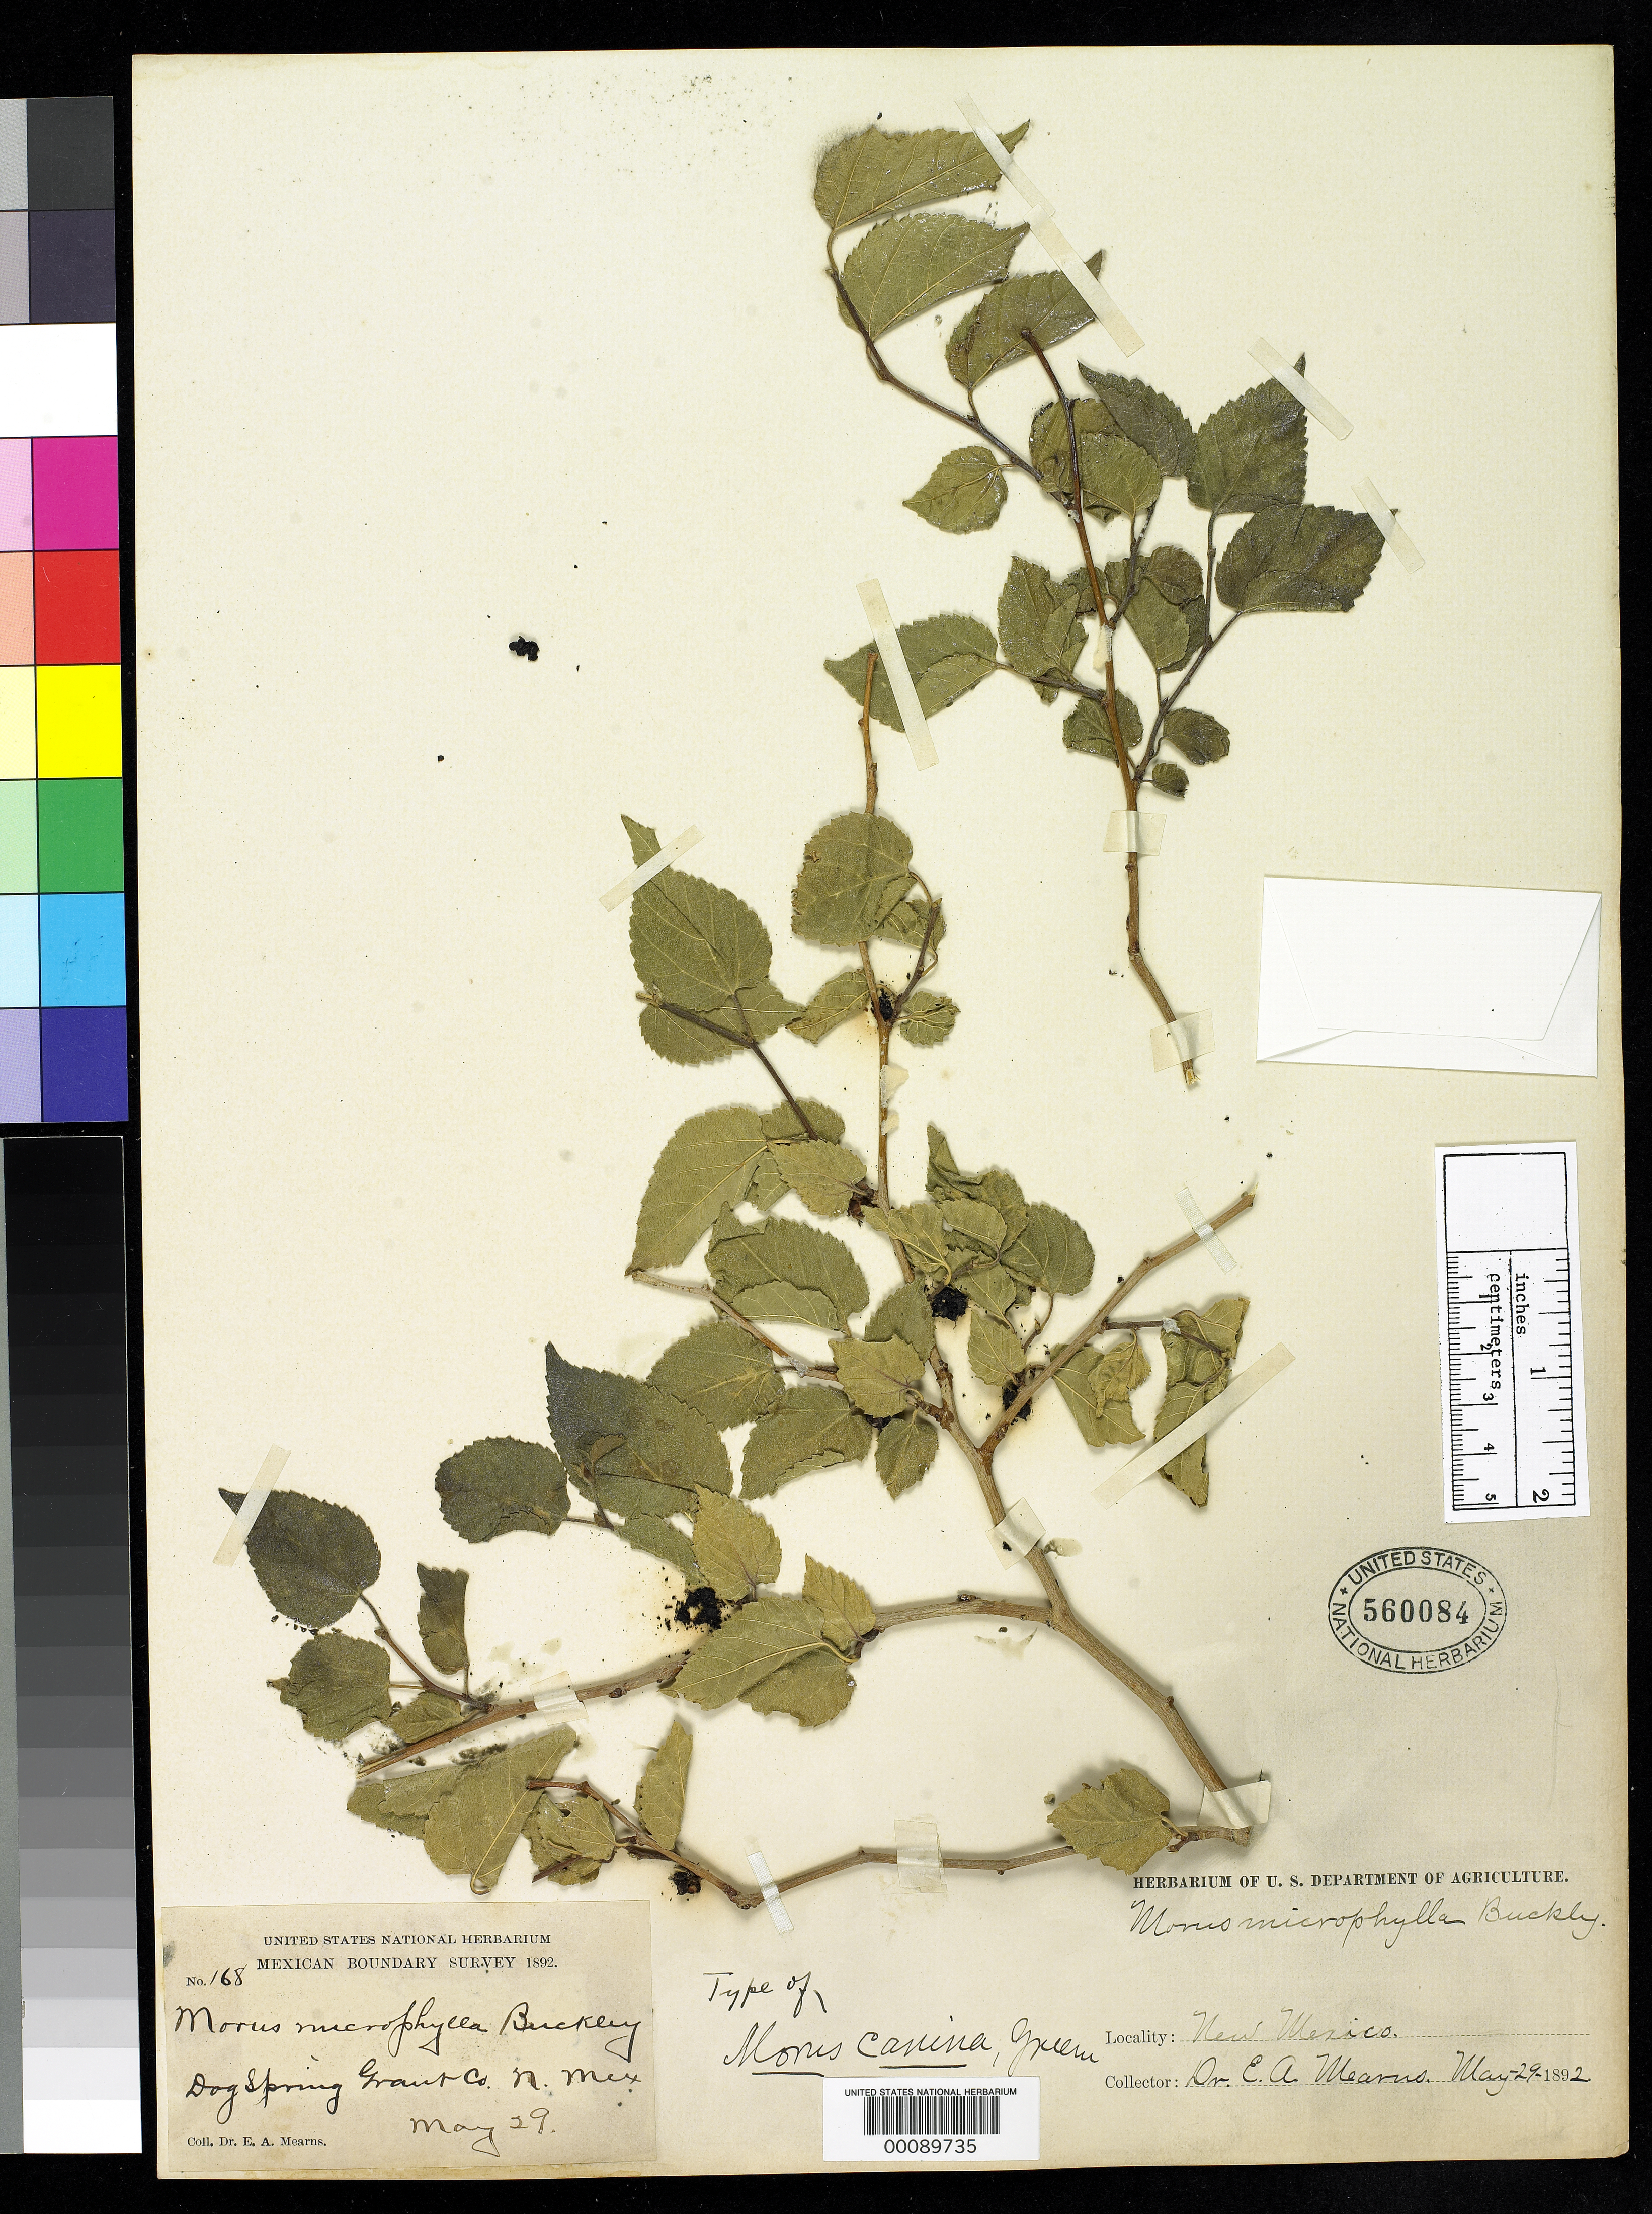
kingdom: Plantae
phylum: Tracheophyta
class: Magnoliopsida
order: Rosales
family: Moraceae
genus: Morus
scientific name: Morus canina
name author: Greene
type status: Isotype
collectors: E. A. Mearns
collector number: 168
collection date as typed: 29 May 1892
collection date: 1892-05-29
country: United States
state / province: New Mexico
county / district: Grant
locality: Dog Spring.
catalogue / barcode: US 560084